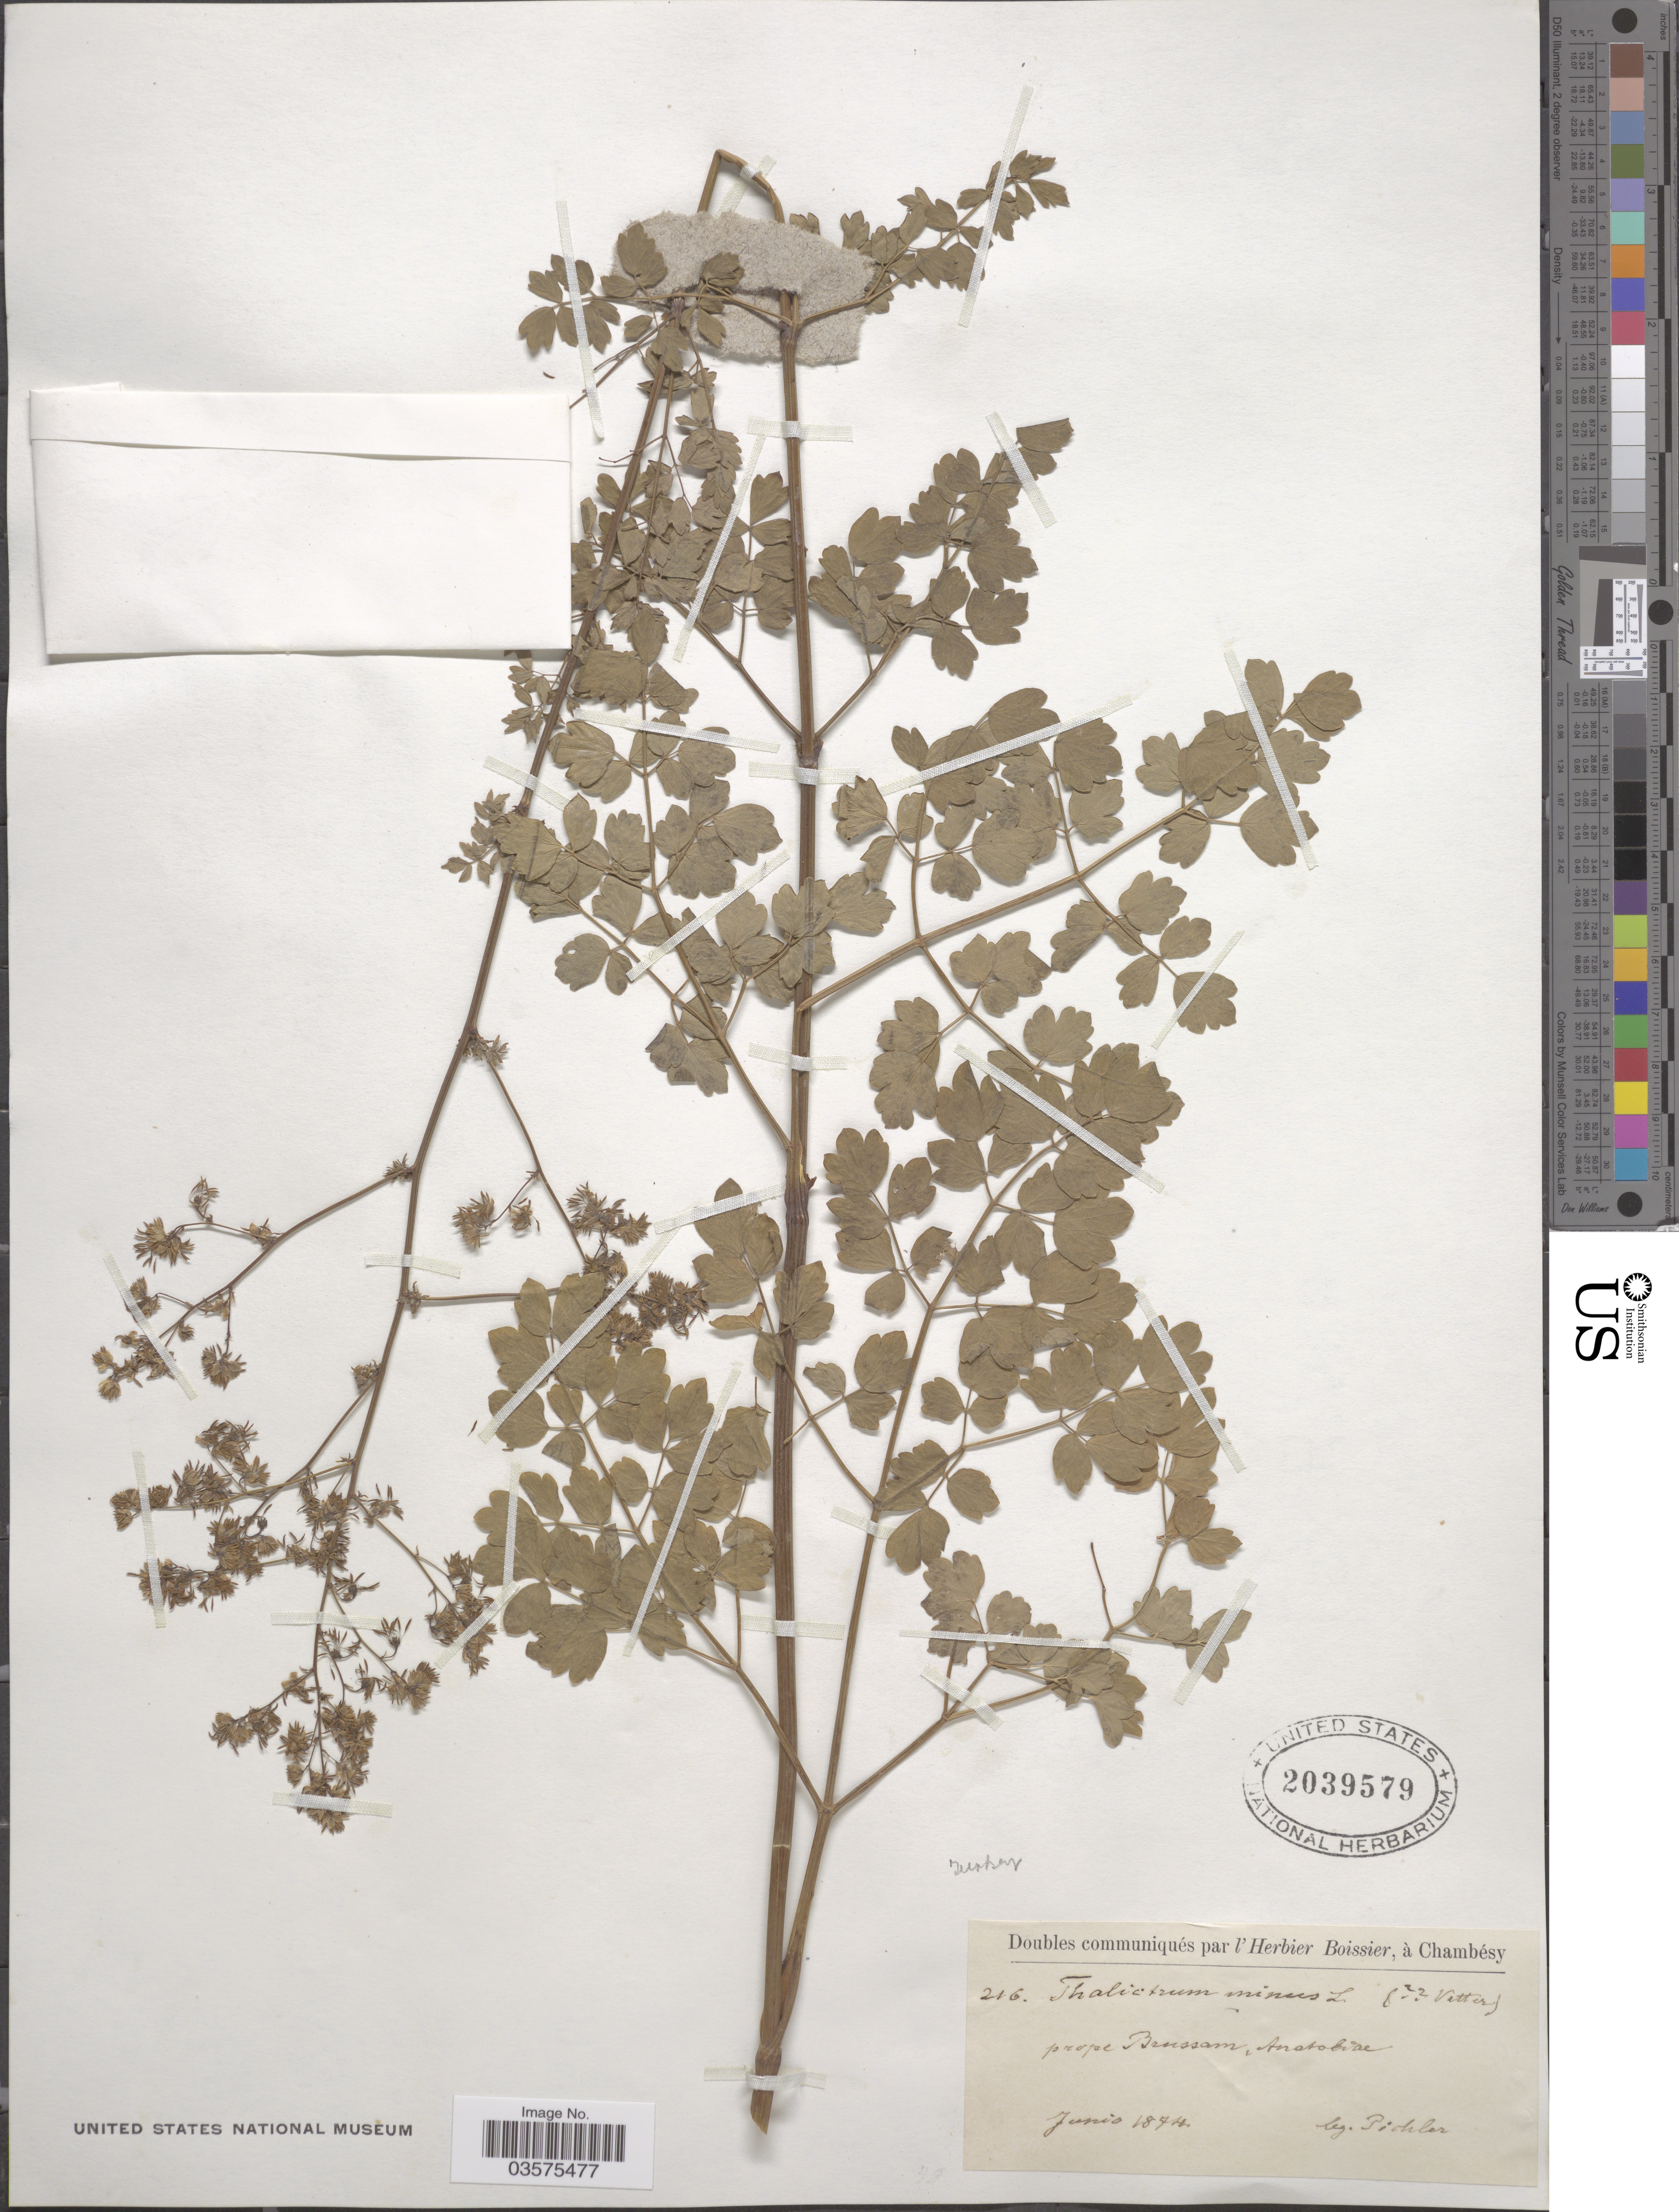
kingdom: Plantae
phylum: Tracheophyta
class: Magnoliopsida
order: Ranunculales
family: Ranunculaceae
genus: Thalictrum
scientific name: Thalictrum minus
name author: L.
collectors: Pichler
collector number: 216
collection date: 1874-06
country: Turkey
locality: Prope Brussam, Anatoliae.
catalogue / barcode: US 2039579